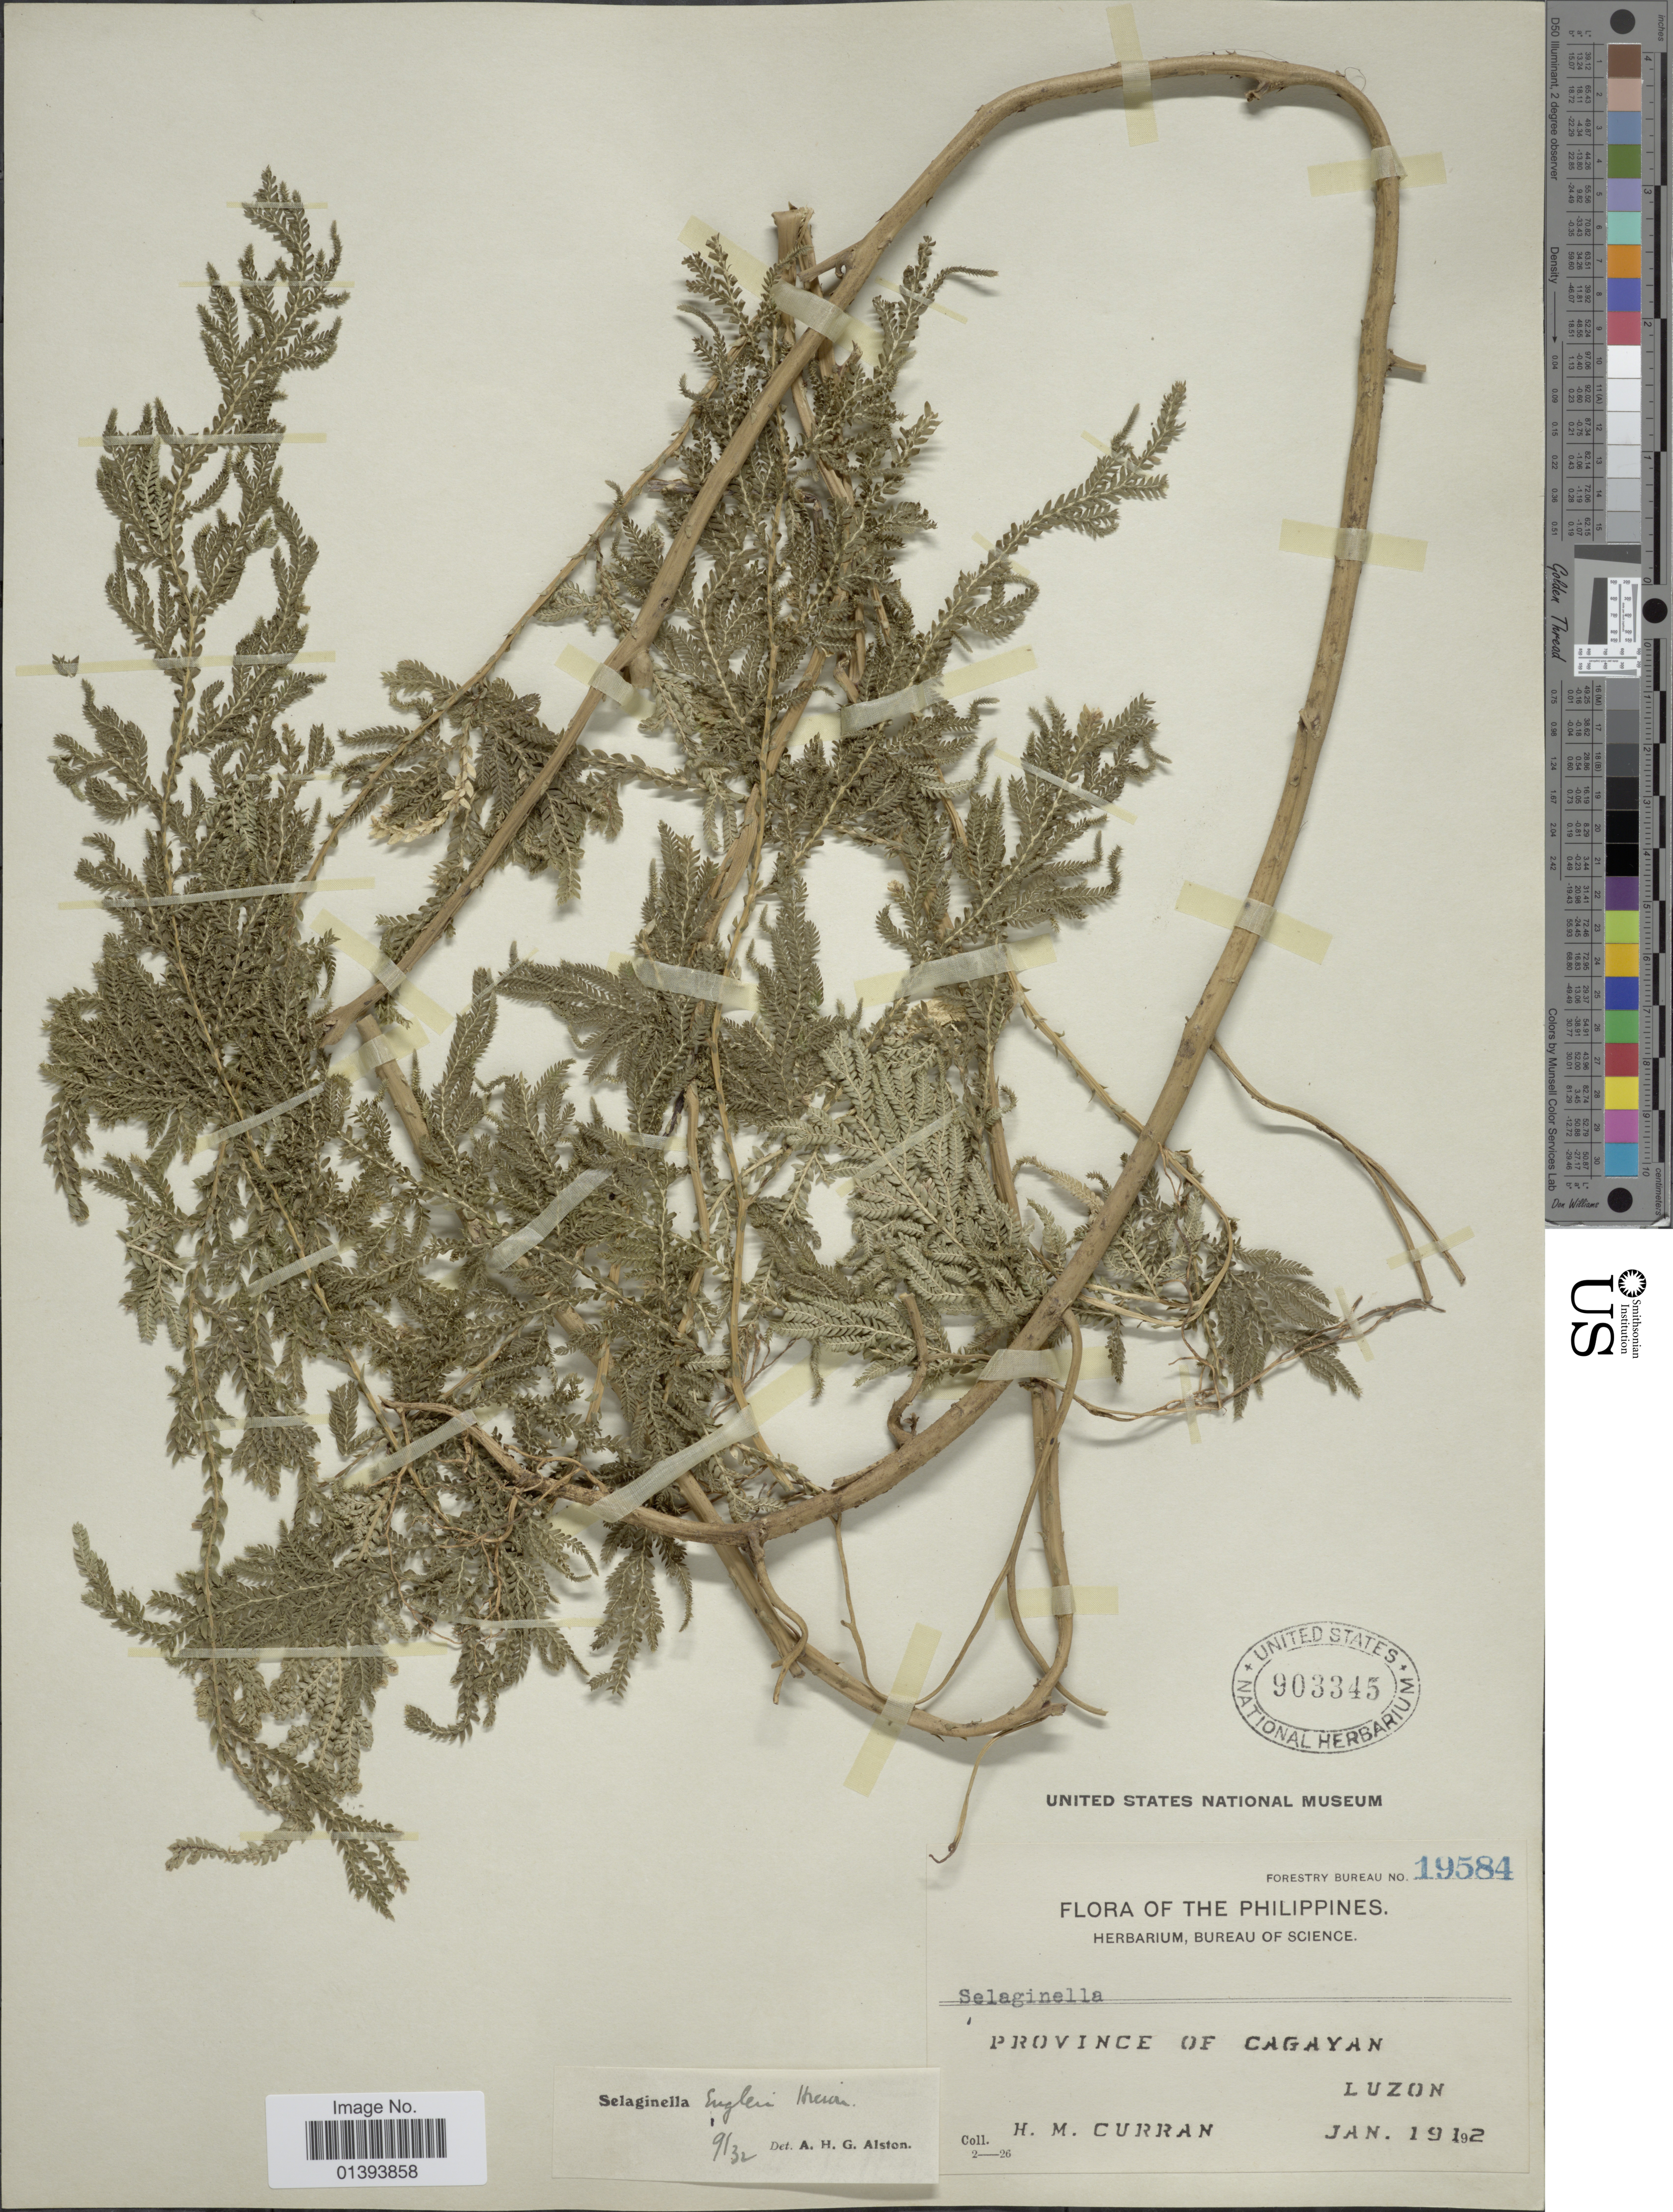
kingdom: Plantae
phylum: Tracheophyta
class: Lycopodiopsida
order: Selaginellales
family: Selaginellaceae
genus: Selaginella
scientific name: Selaginella engleri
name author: Hieron.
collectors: H. M. Curran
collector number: Forestry Bureau 19584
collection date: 1912-01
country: Philippines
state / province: Central Luzon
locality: Province of Cagayan, Luzon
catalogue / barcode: US 903345